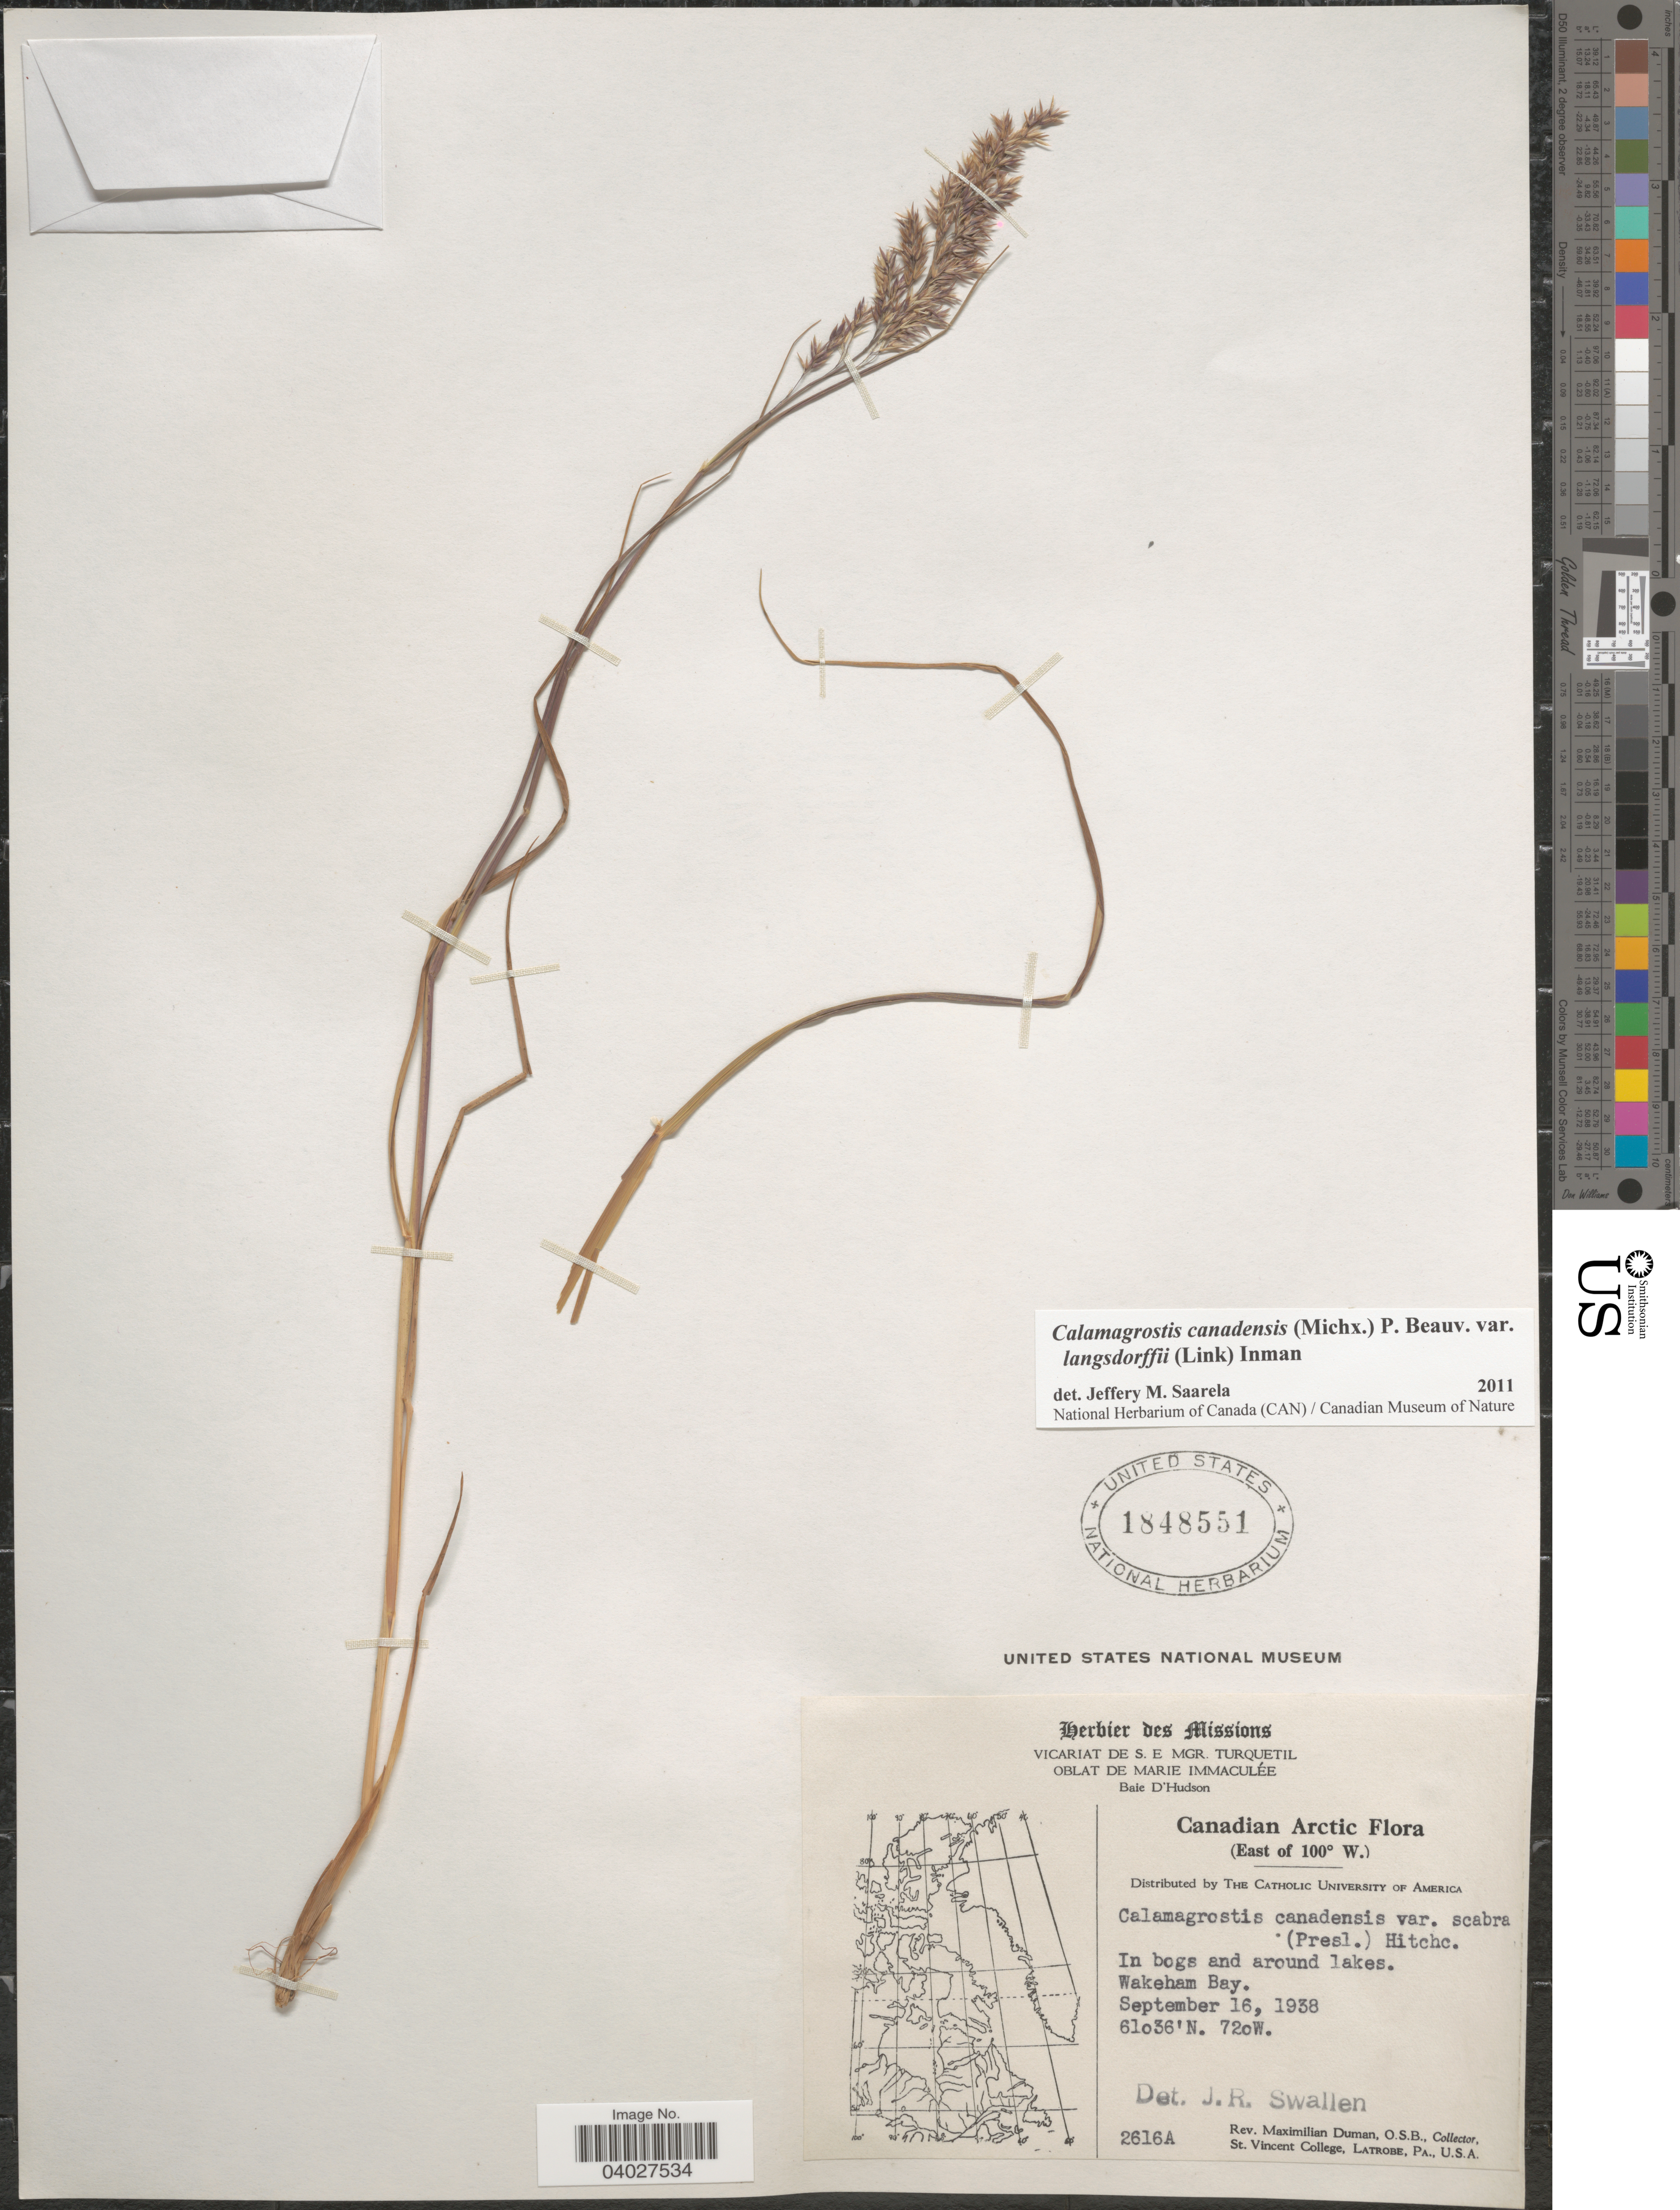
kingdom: Plantae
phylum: Tracheophyta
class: Liliopsida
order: Poales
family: Poaceae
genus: Calamagrostis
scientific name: Calamagrostis canadensis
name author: (Michx.) P. Beauv.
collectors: M. Duman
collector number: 2616A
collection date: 1938-09-16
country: Canada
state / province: Quebec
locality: Canadian Arctic. (East of 100° W). In bogs and around lakes. Wakeham Bay.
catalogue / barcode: US 1848551